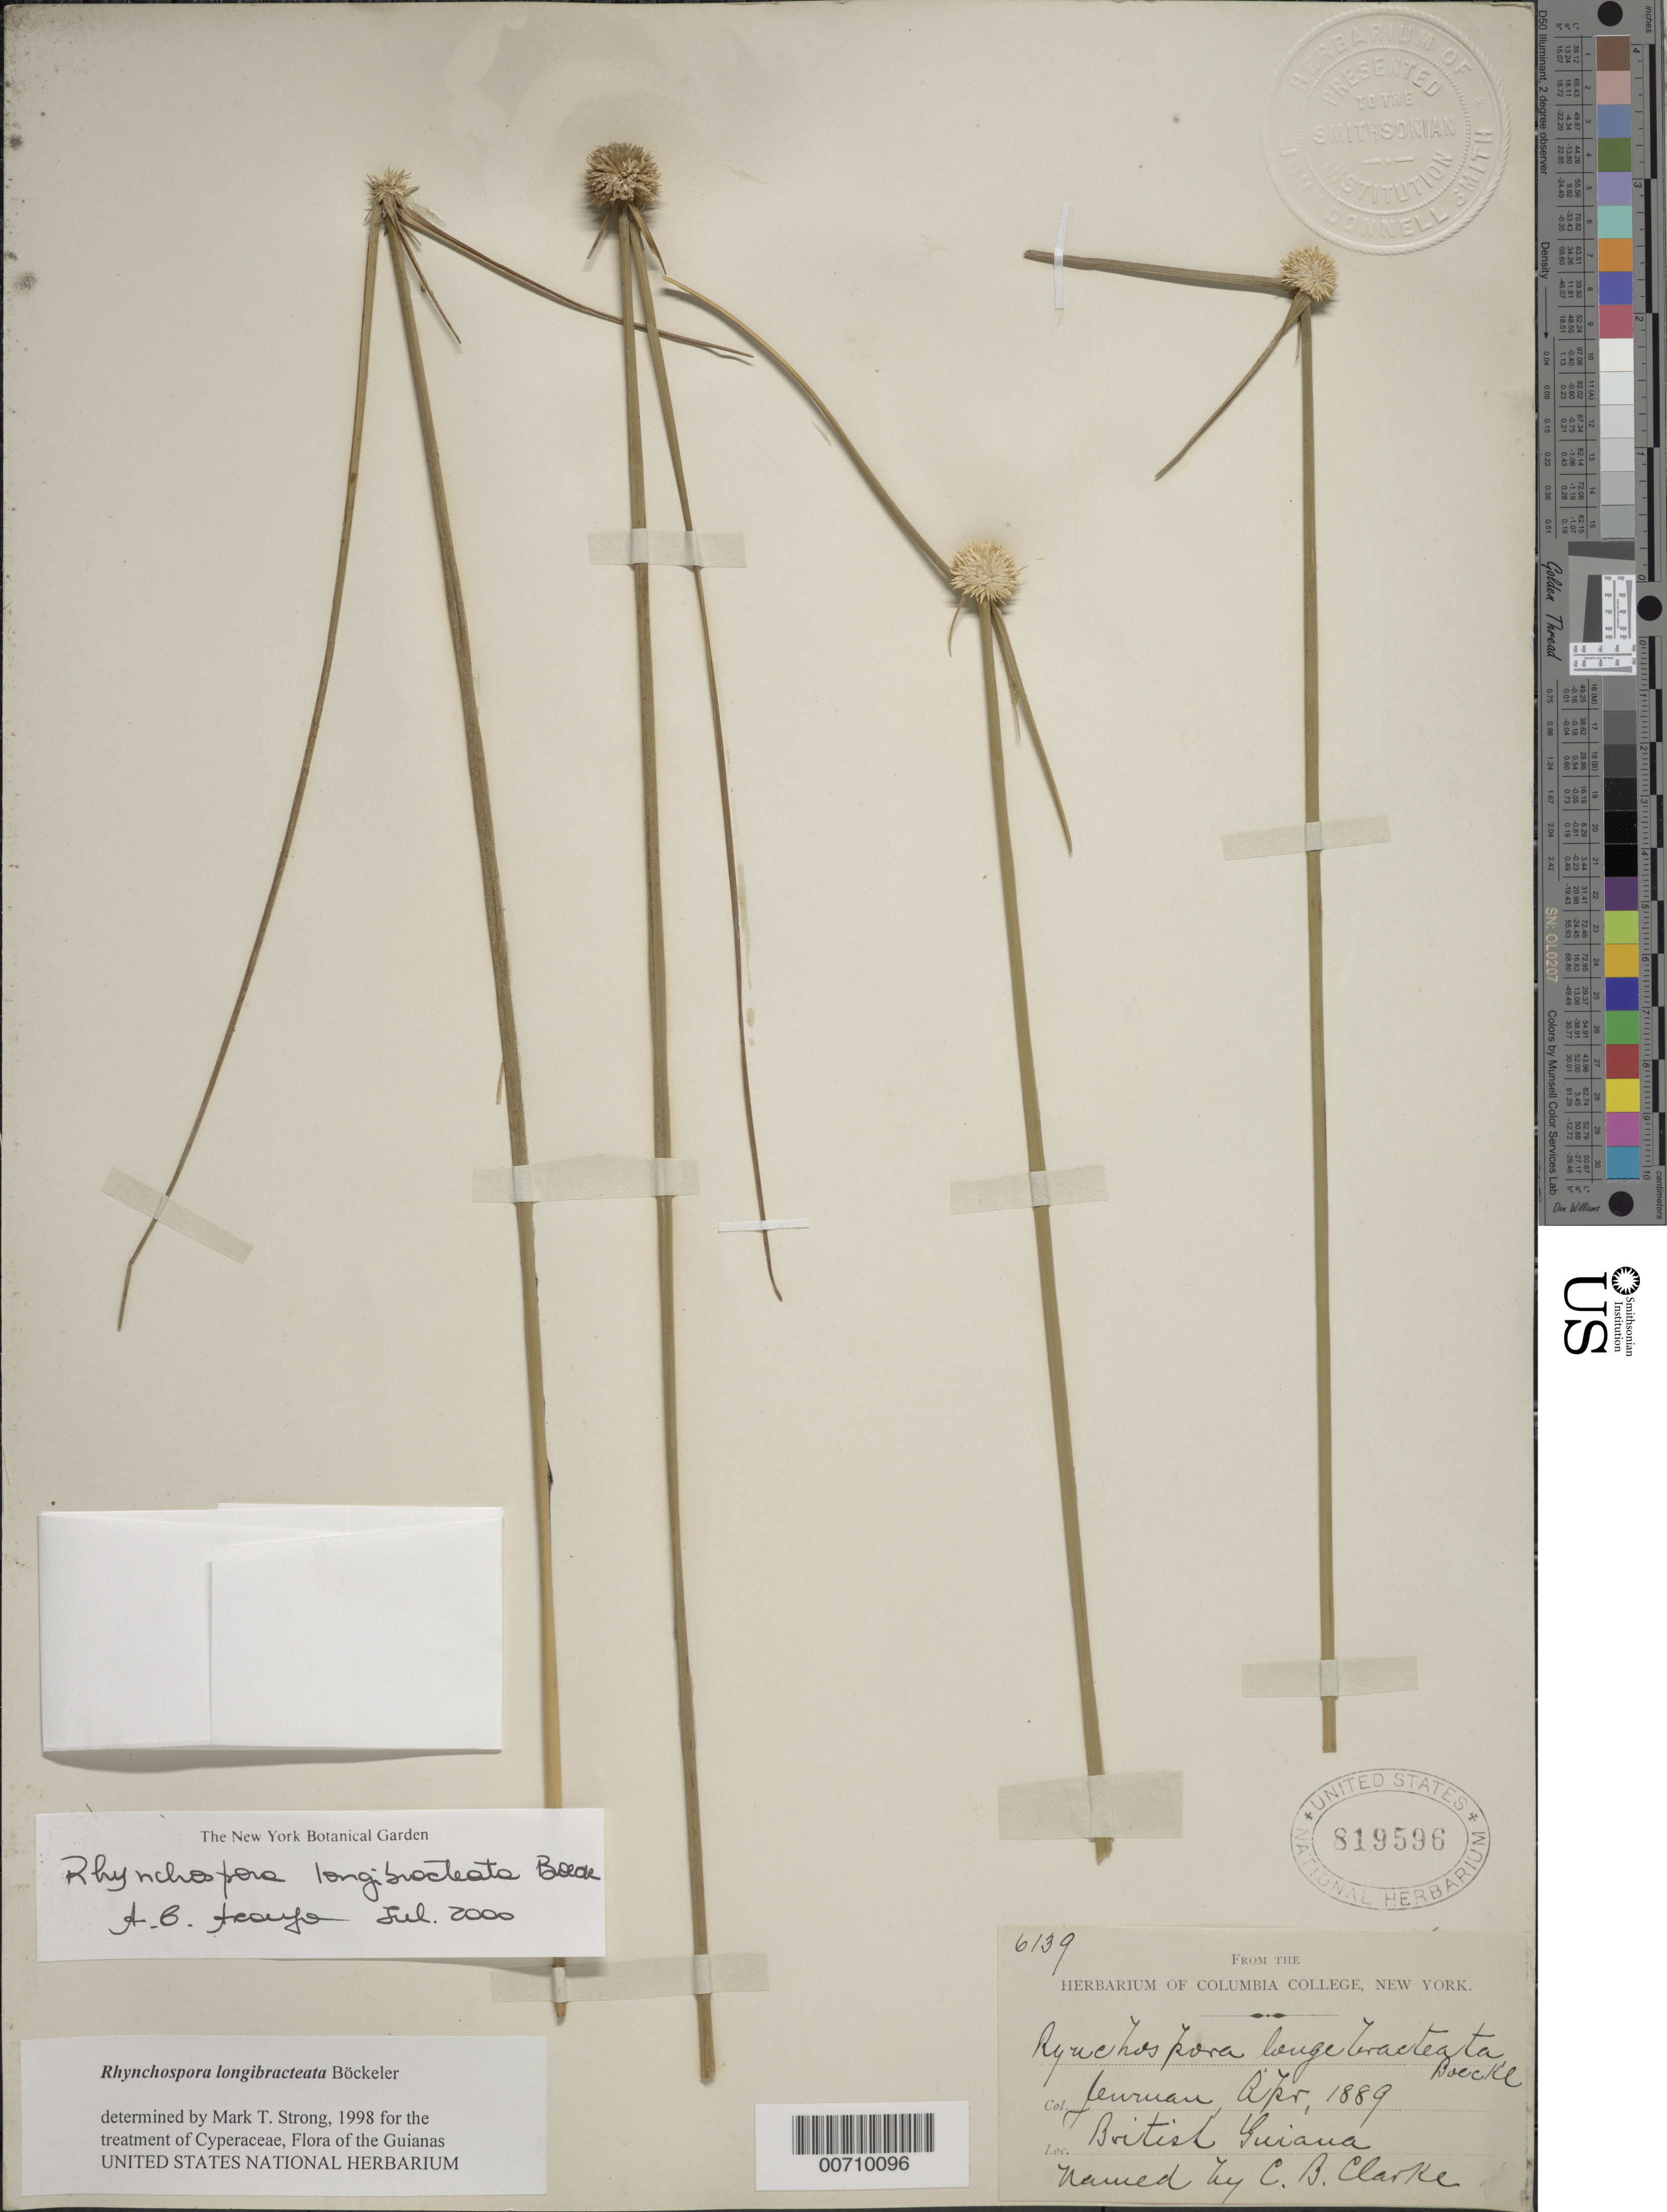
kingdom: Plantae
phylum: Tracheophyta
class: Liliopsida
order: Poales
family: Cyperaceae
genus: Rhynchospora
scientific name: Rhynchospora longibracteata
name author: Boeckeler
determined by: Aroufe, A. B.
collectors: G. S. Jenman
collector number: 6139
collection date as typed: April 1889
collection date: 1889-04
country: Guyana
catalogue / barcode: US 819596